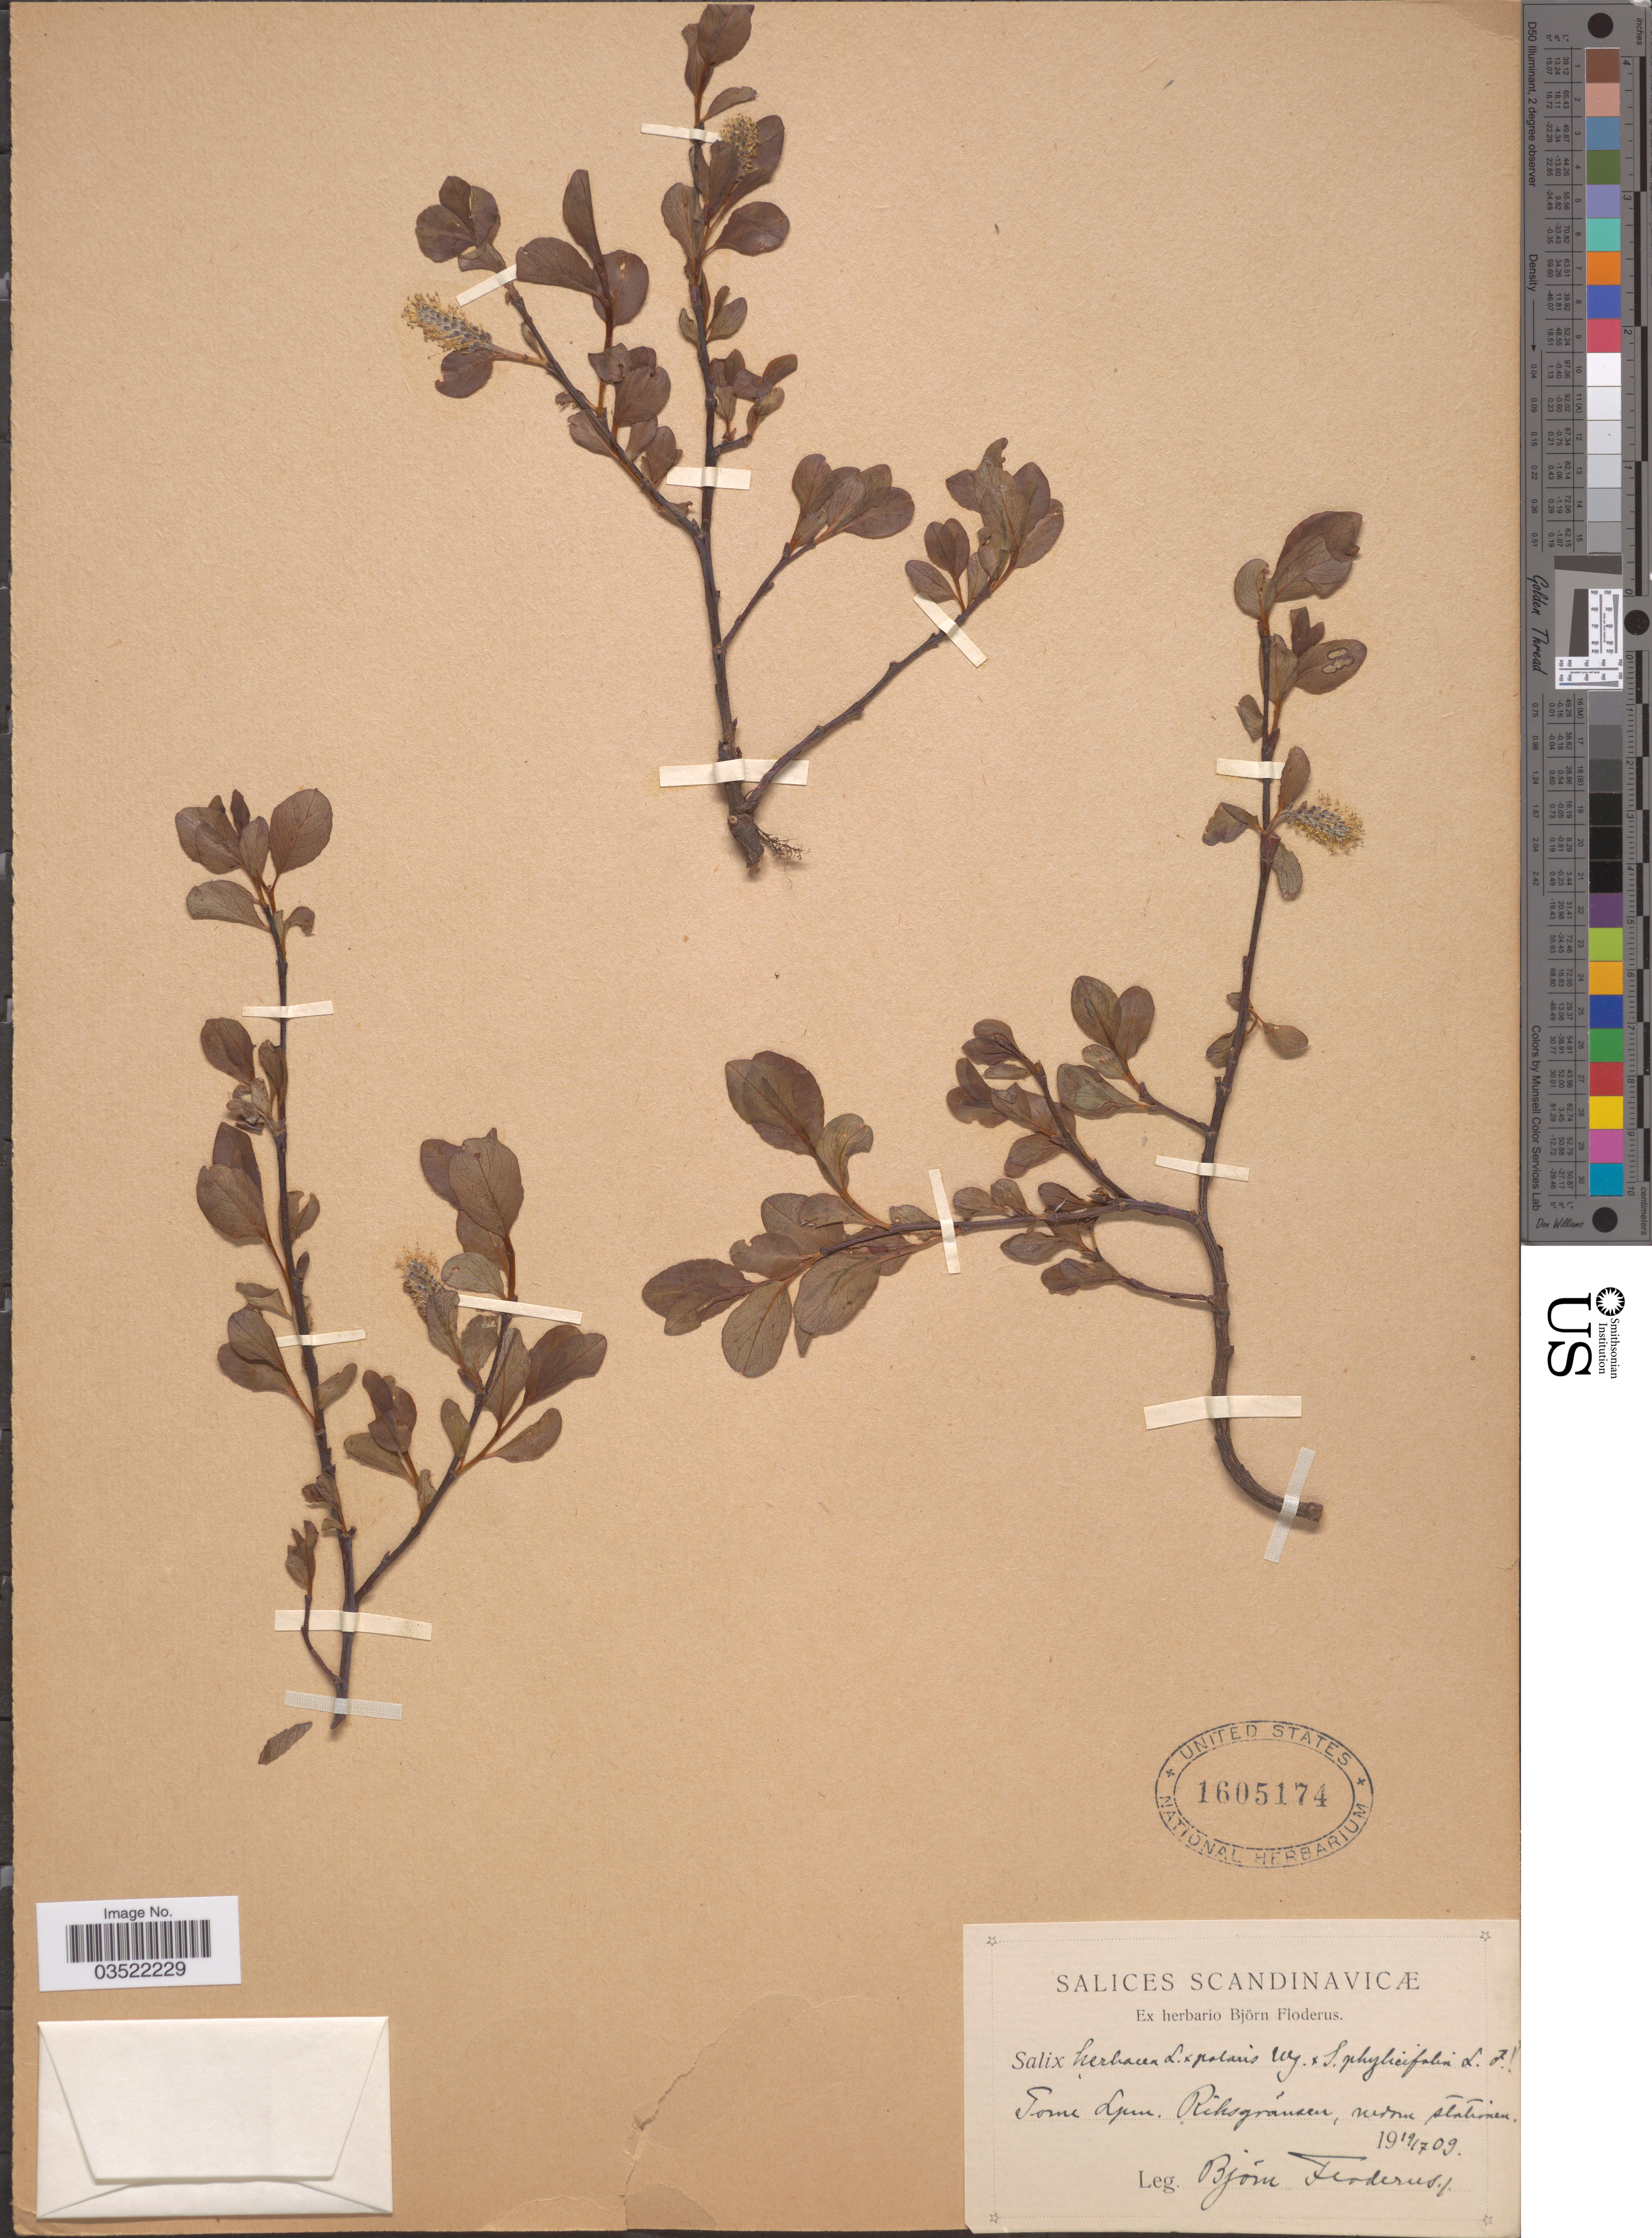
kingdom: Plantae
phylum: Tracheophyta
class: Magnoliopsida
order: Malpighiales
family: Salicaceae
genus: Salix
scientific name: Salix herbacea x S. phylicifolia L. x S. polaris Wahlenb.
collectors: B. G. O. Floderus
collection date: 1909-07-19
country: Sweden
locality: Scandinavicæ. Torne Lpm. Riksgränsen, nedom stationen.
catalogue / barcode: US 1605174